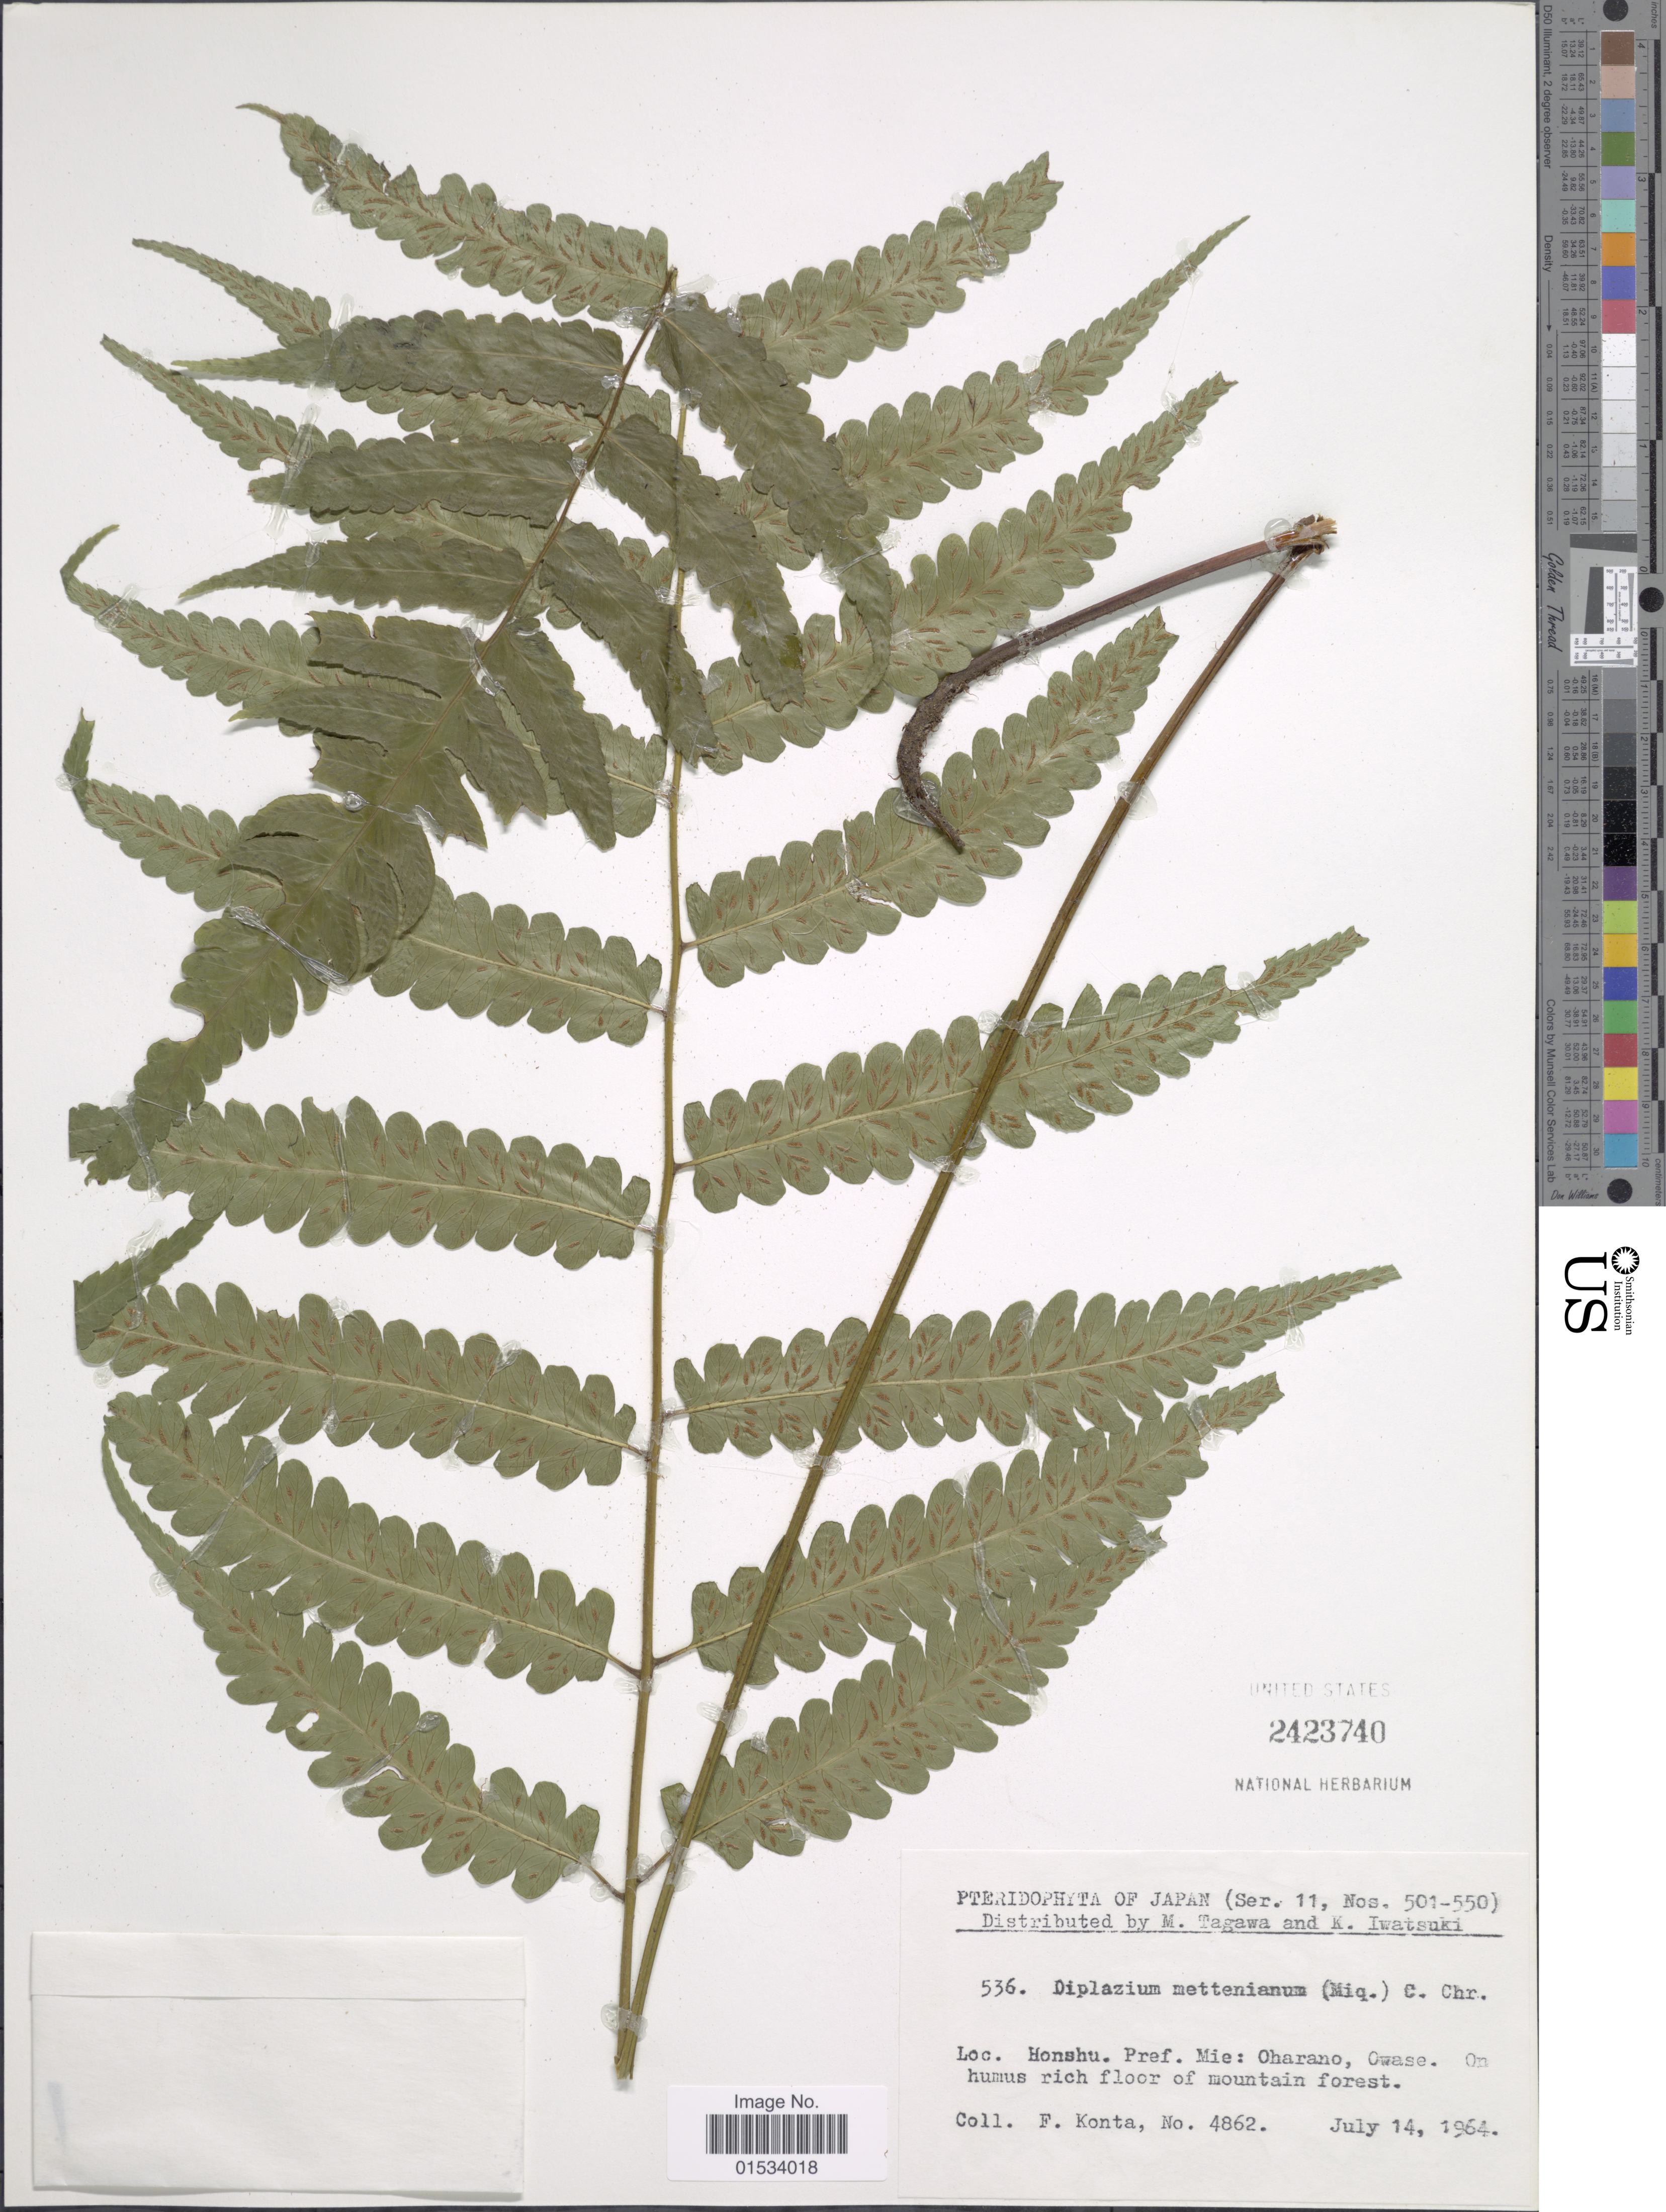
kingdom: Plantae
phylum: Tracheophyta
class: Polypodiopsida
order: Polypodiales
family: Athyriaceae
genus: Diplazium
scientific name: Diplazium mettenianum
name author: (Miq.) C. Chr.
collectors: F. Konta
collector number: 4862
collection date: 1964-07-14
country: Japan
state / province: Mie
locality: Honshu: Oharano, Owase. om humus rich floor of mountain forest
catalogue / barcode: US 2423740